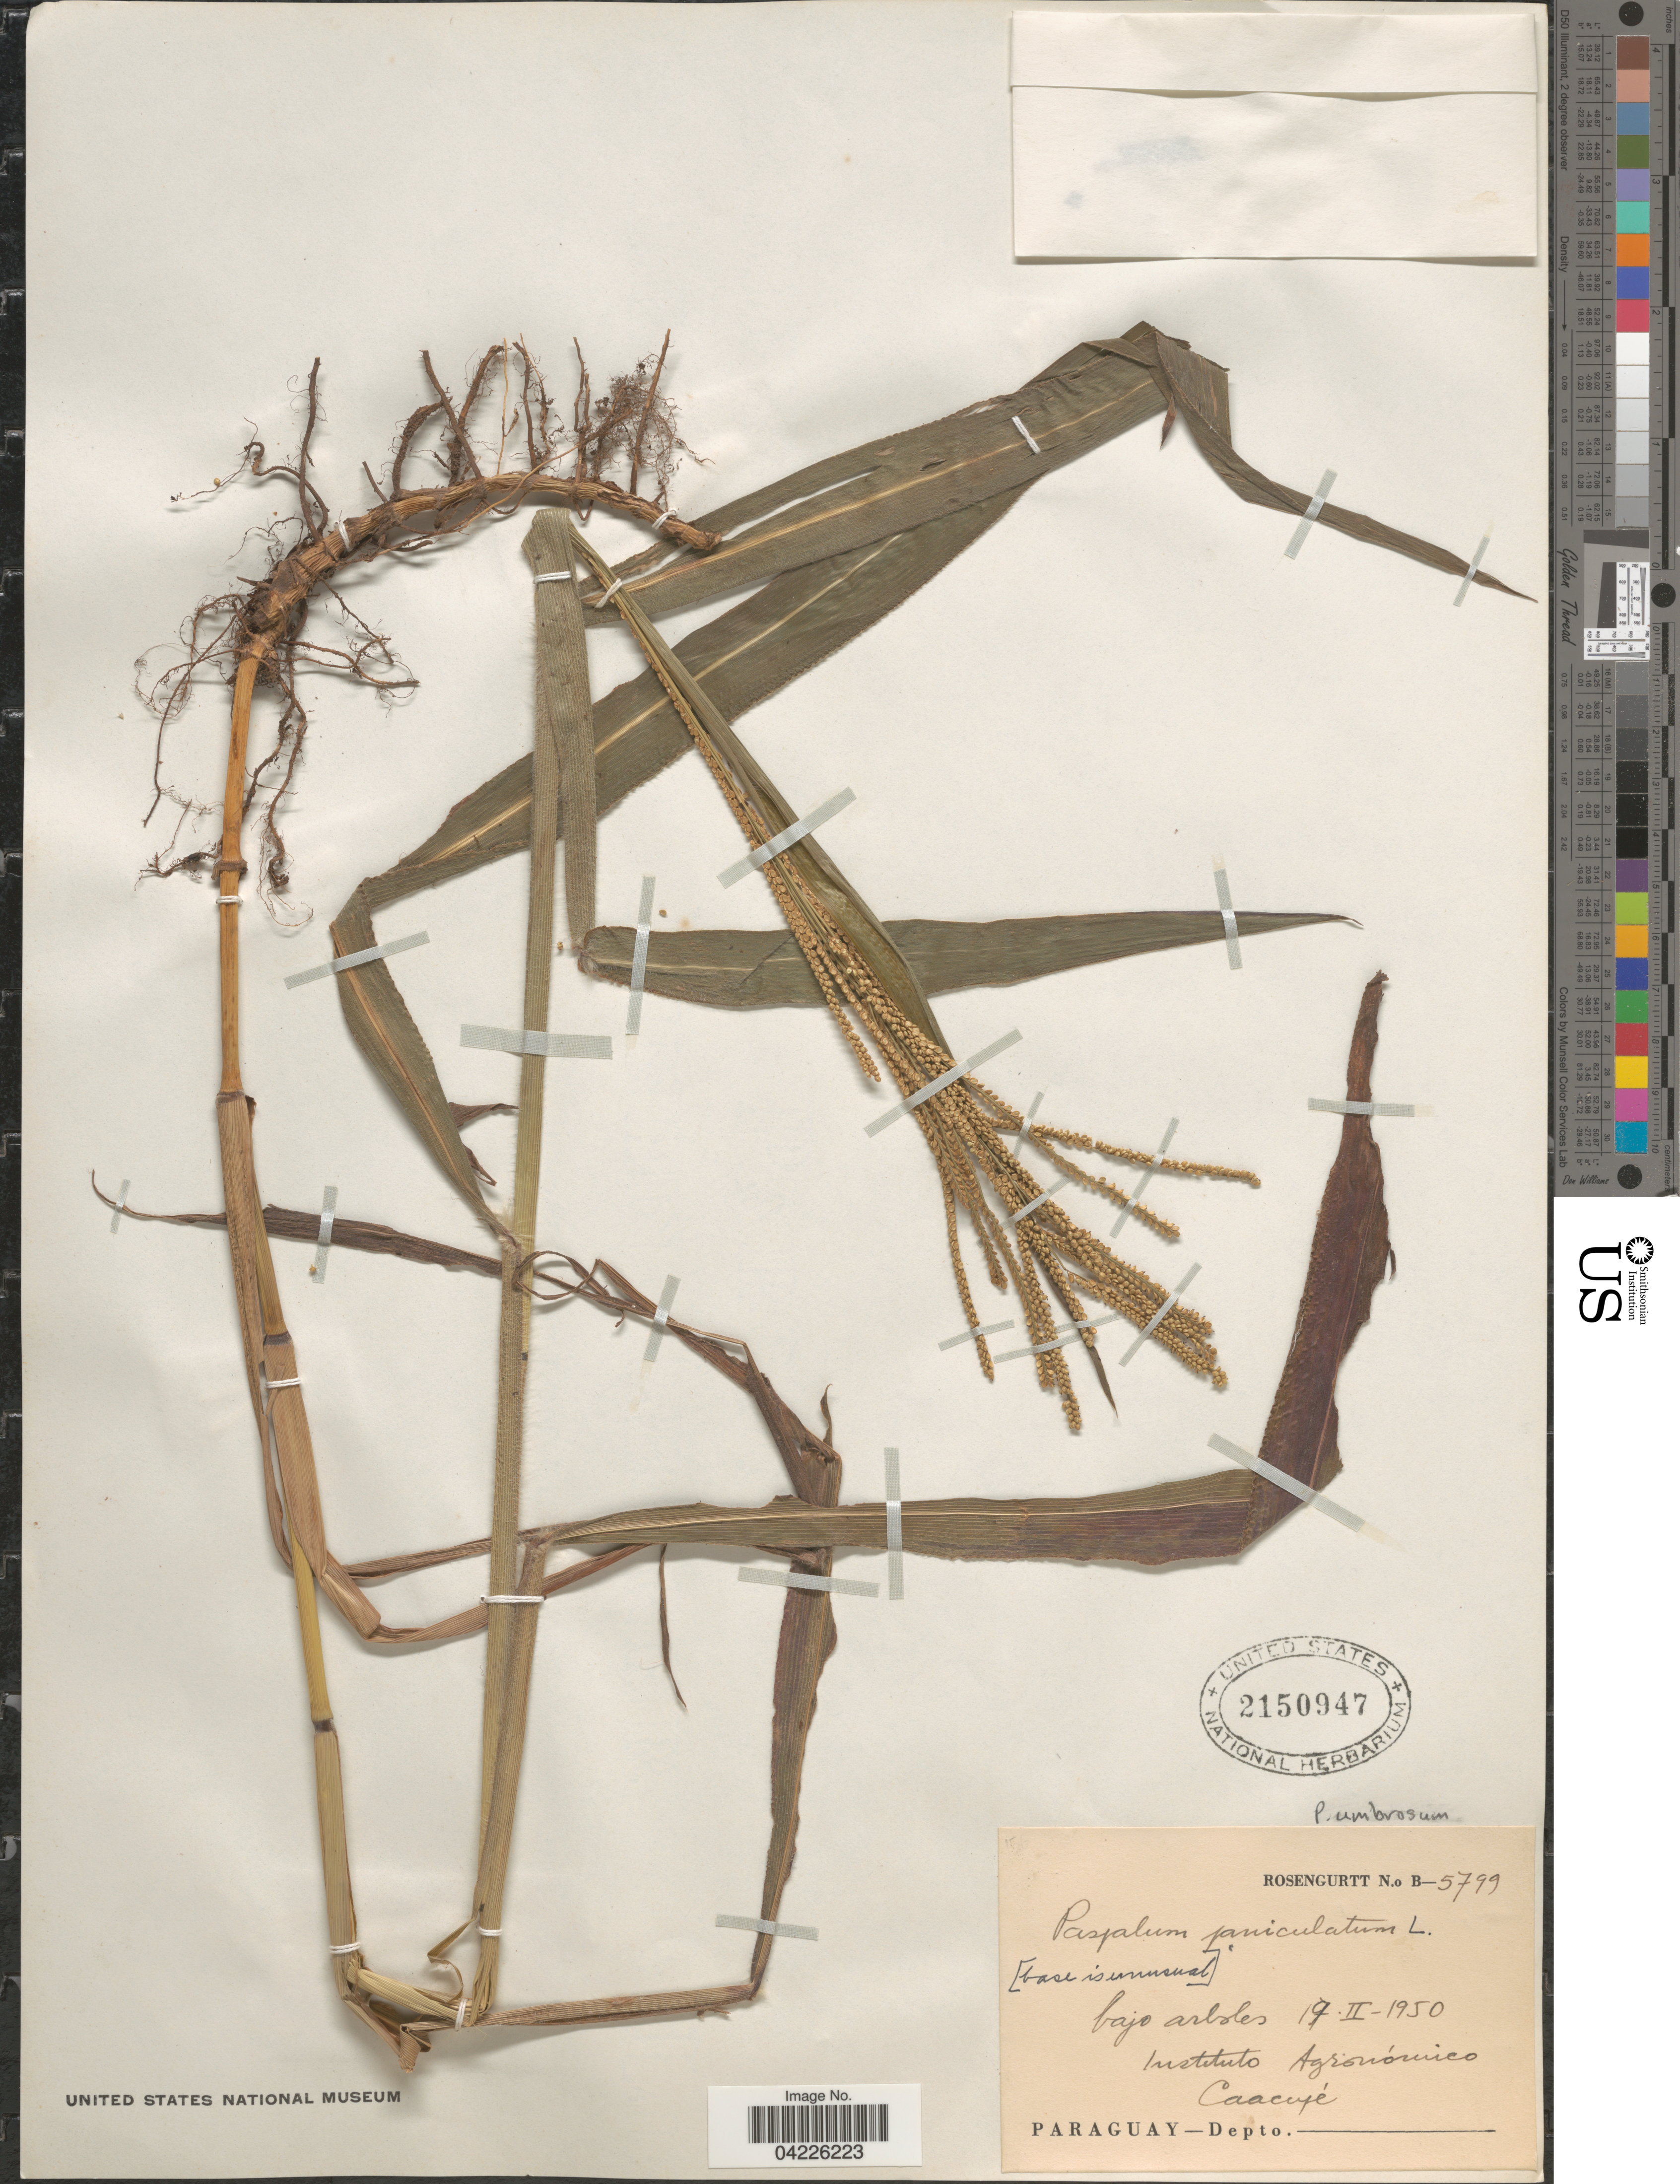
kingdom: Plantae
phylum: Tracheophyta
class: Liliopsida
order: Poales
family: Poaceae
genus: Paspalum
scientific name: Paspalum umbrosum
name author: Trin.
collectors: Rosengurtt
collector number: B-5799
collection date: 1950-02-19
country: Paraguay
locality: Instituto Agronomico. Caacupé.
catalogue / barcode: US 2150947